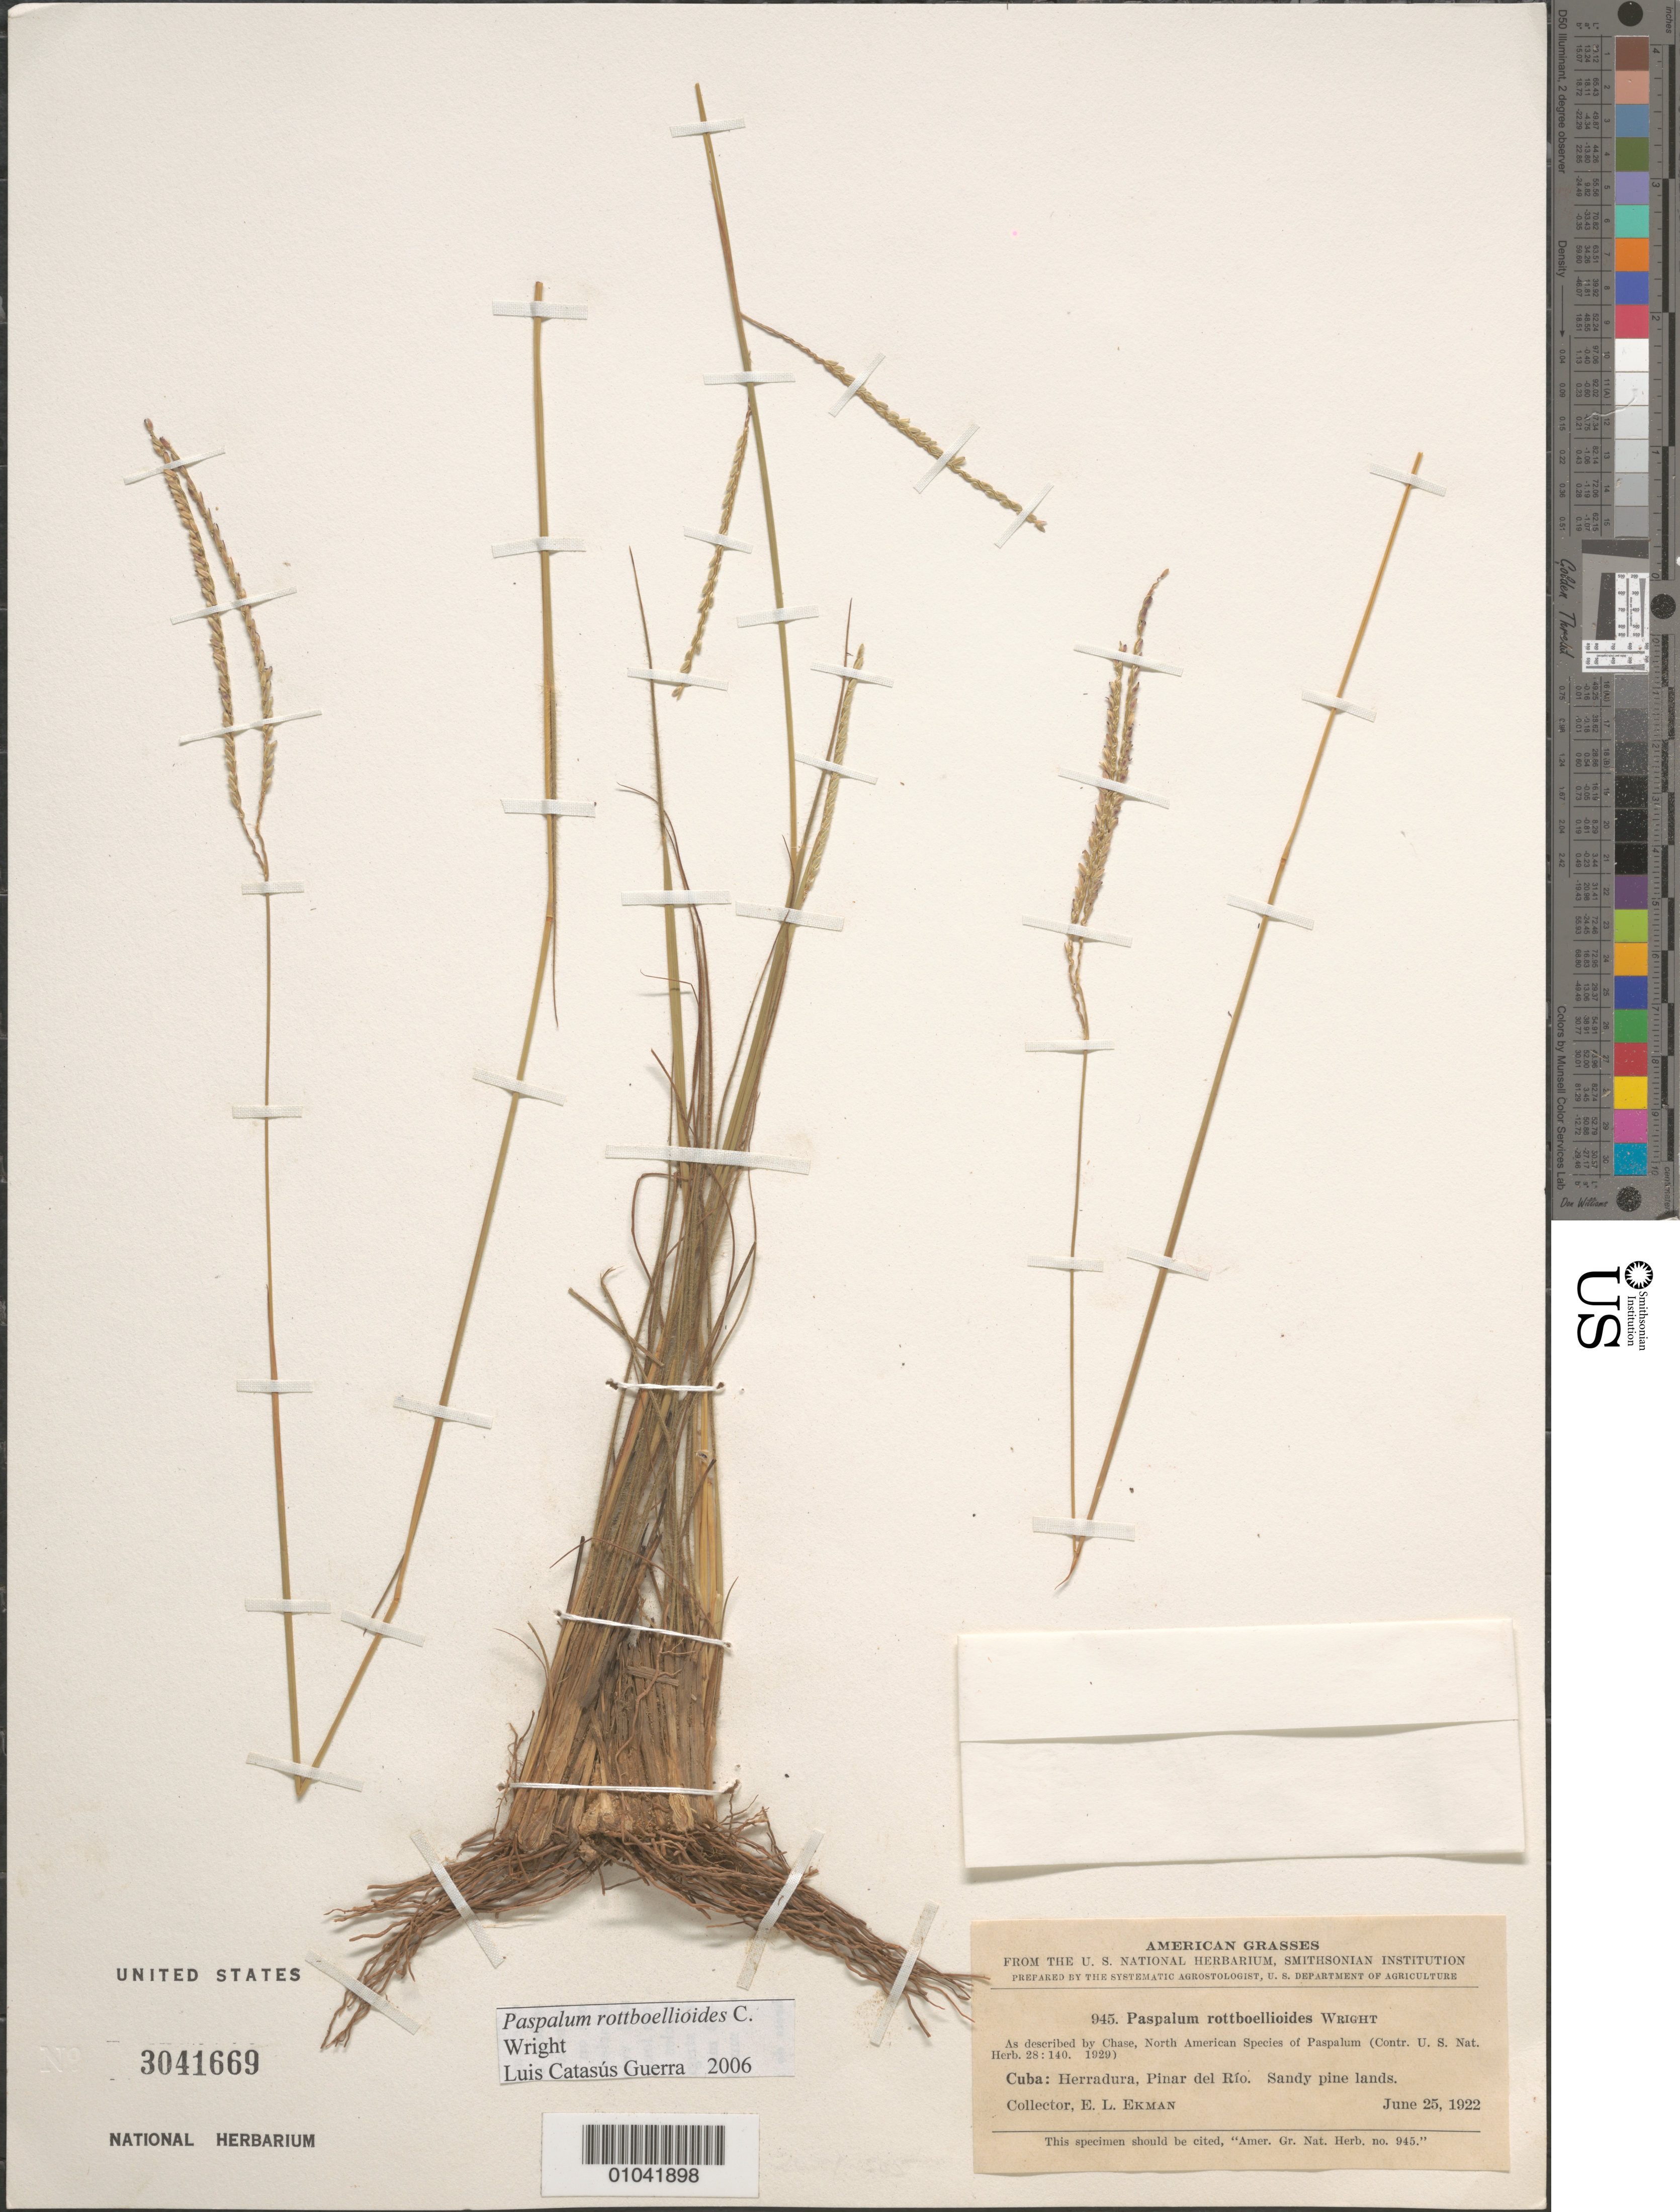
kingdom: Plantae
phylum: Tracheophyta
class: Liliopsida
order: Poales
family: Poaceae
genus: Paspalum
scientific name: Paspalum rottboellioides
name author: C. Wright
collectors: E. L. Ekman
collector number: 945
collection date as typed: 25 Jun 1922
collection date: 1922-06-25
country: Cuba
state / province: Pinar del Rio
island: Cuba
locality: Herradura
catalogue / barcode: US 3041669